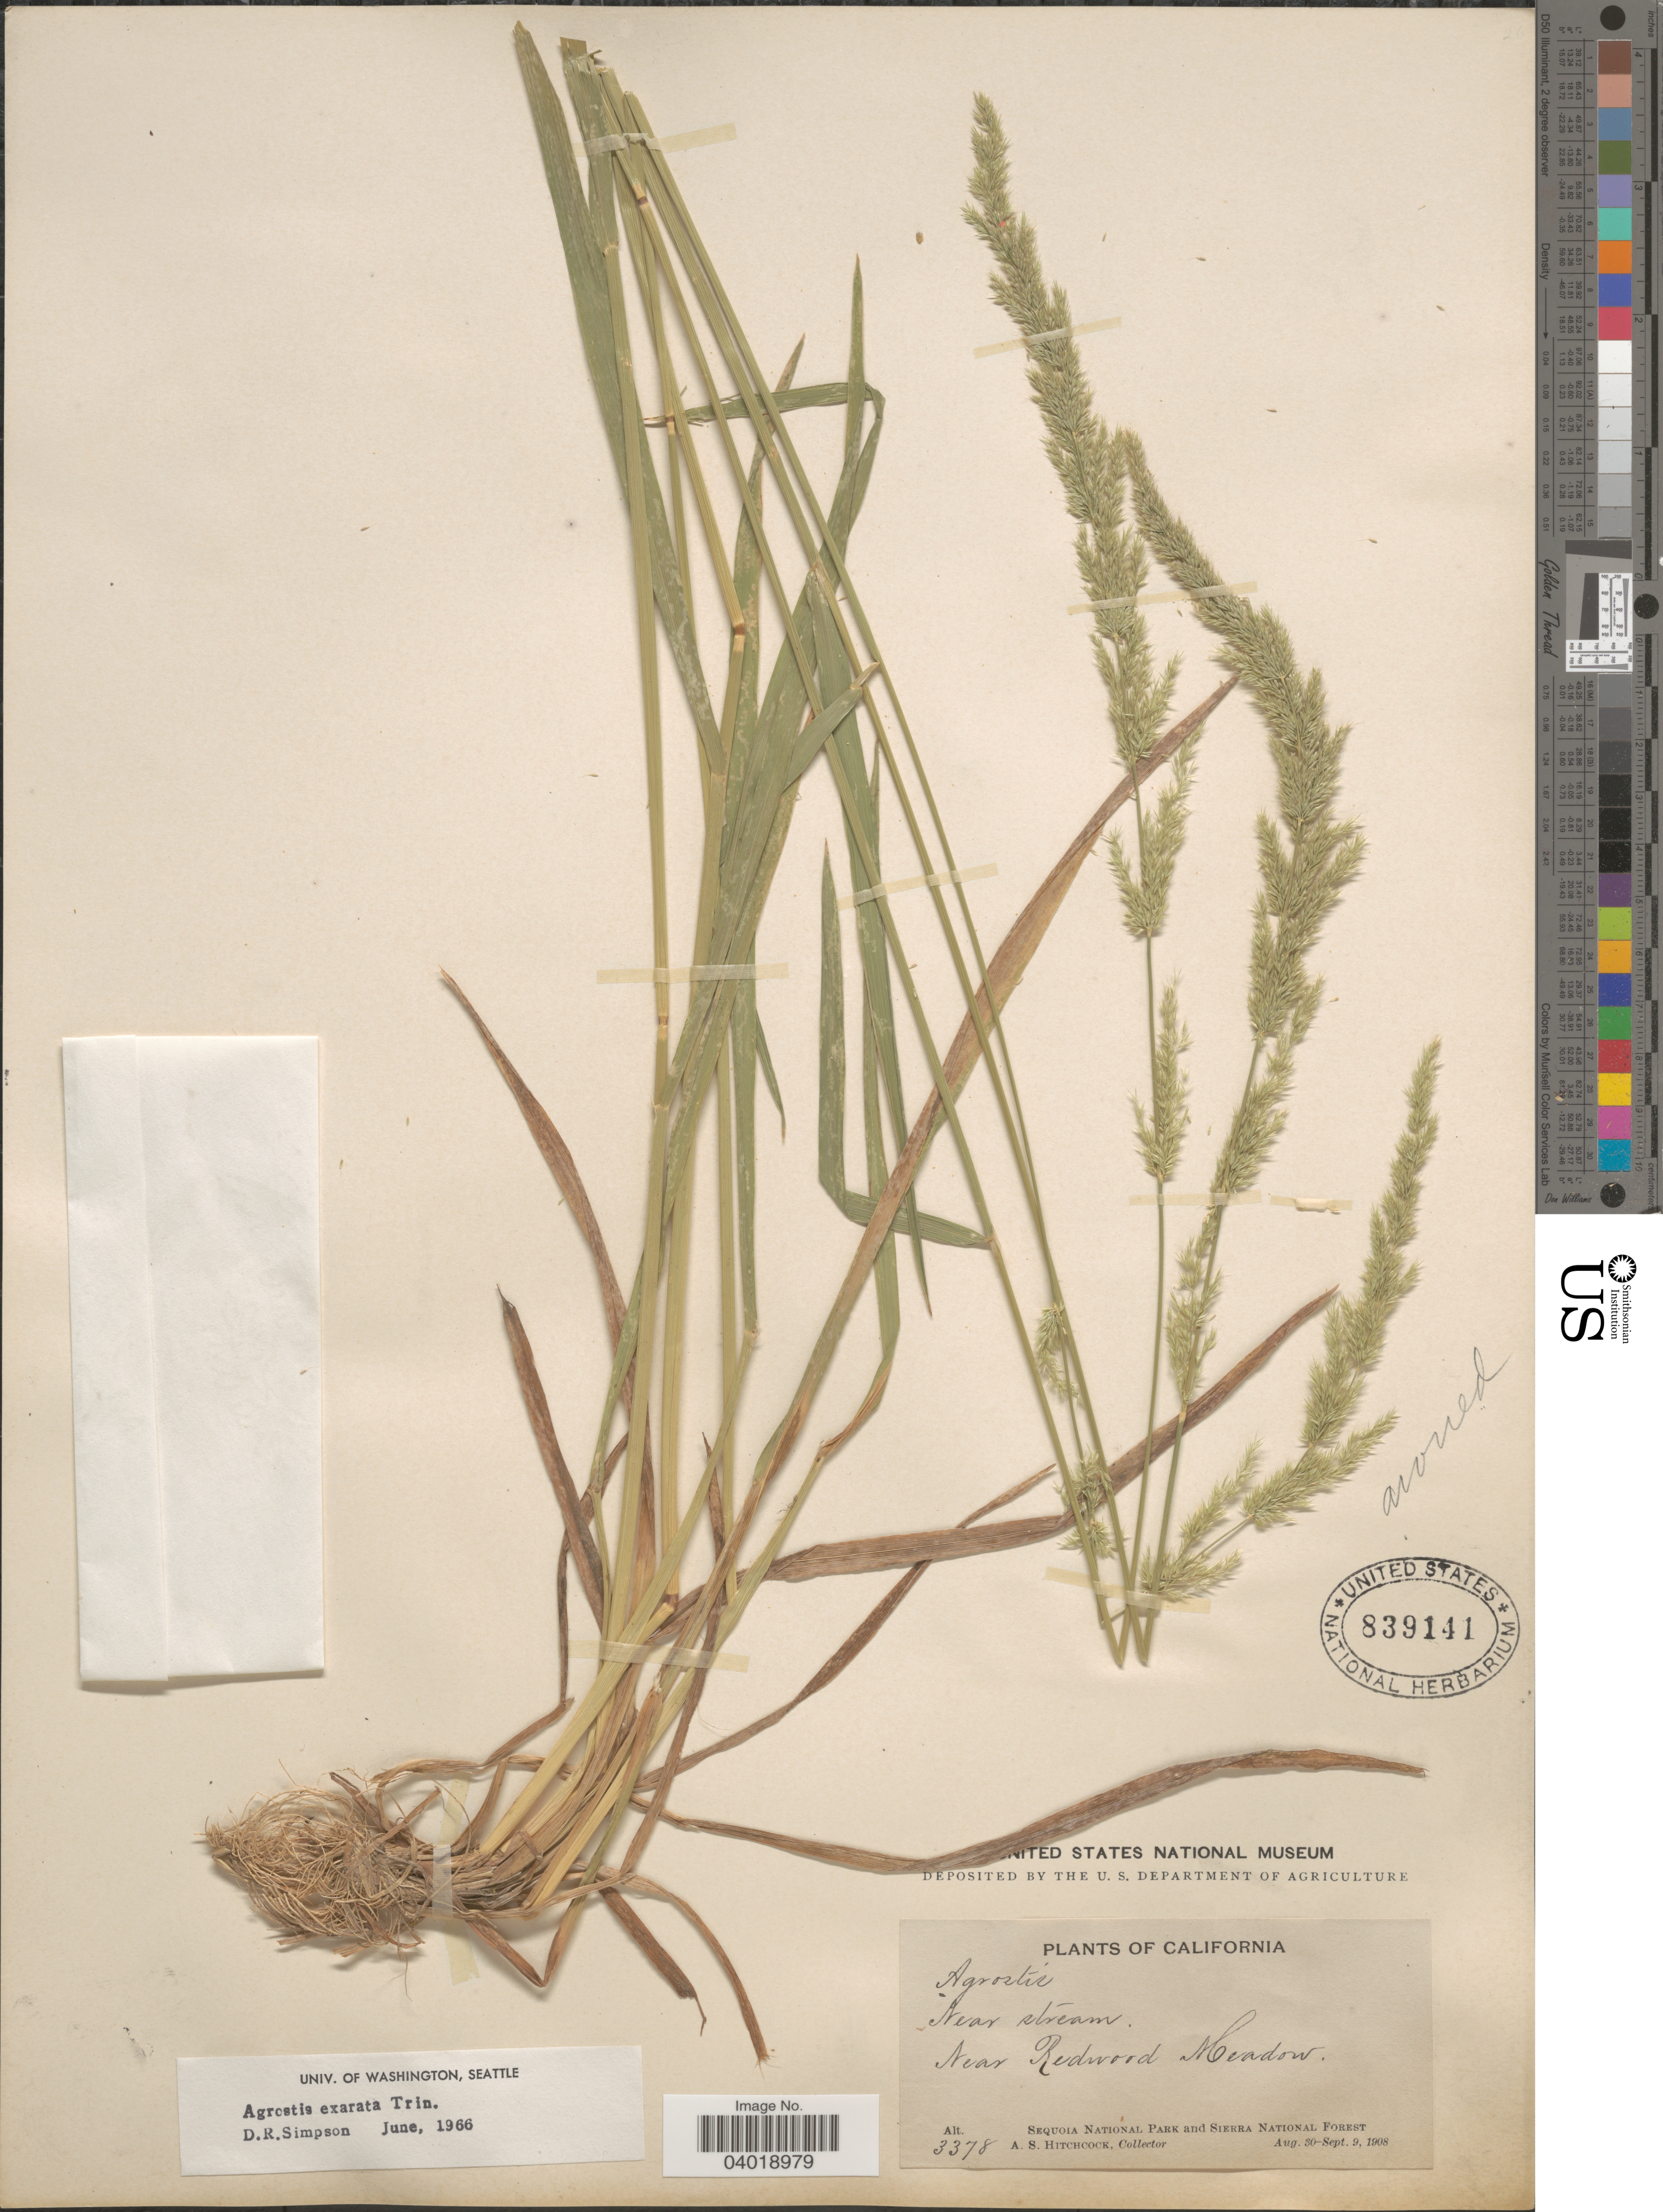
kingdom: Plantae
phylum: Tracheophyta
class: Liliopsida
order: Poales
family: Poaceae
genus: Agrostis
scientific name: Agrostis exarata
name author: Trin.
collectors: A. S. Hitchcock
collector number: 3378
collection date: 1908-08-30/1908-09-09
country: United States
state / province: California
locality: Near stream. Near Redwood Meadow. Sequoia National Park and Sierra National Forest.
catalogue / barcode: US 839141